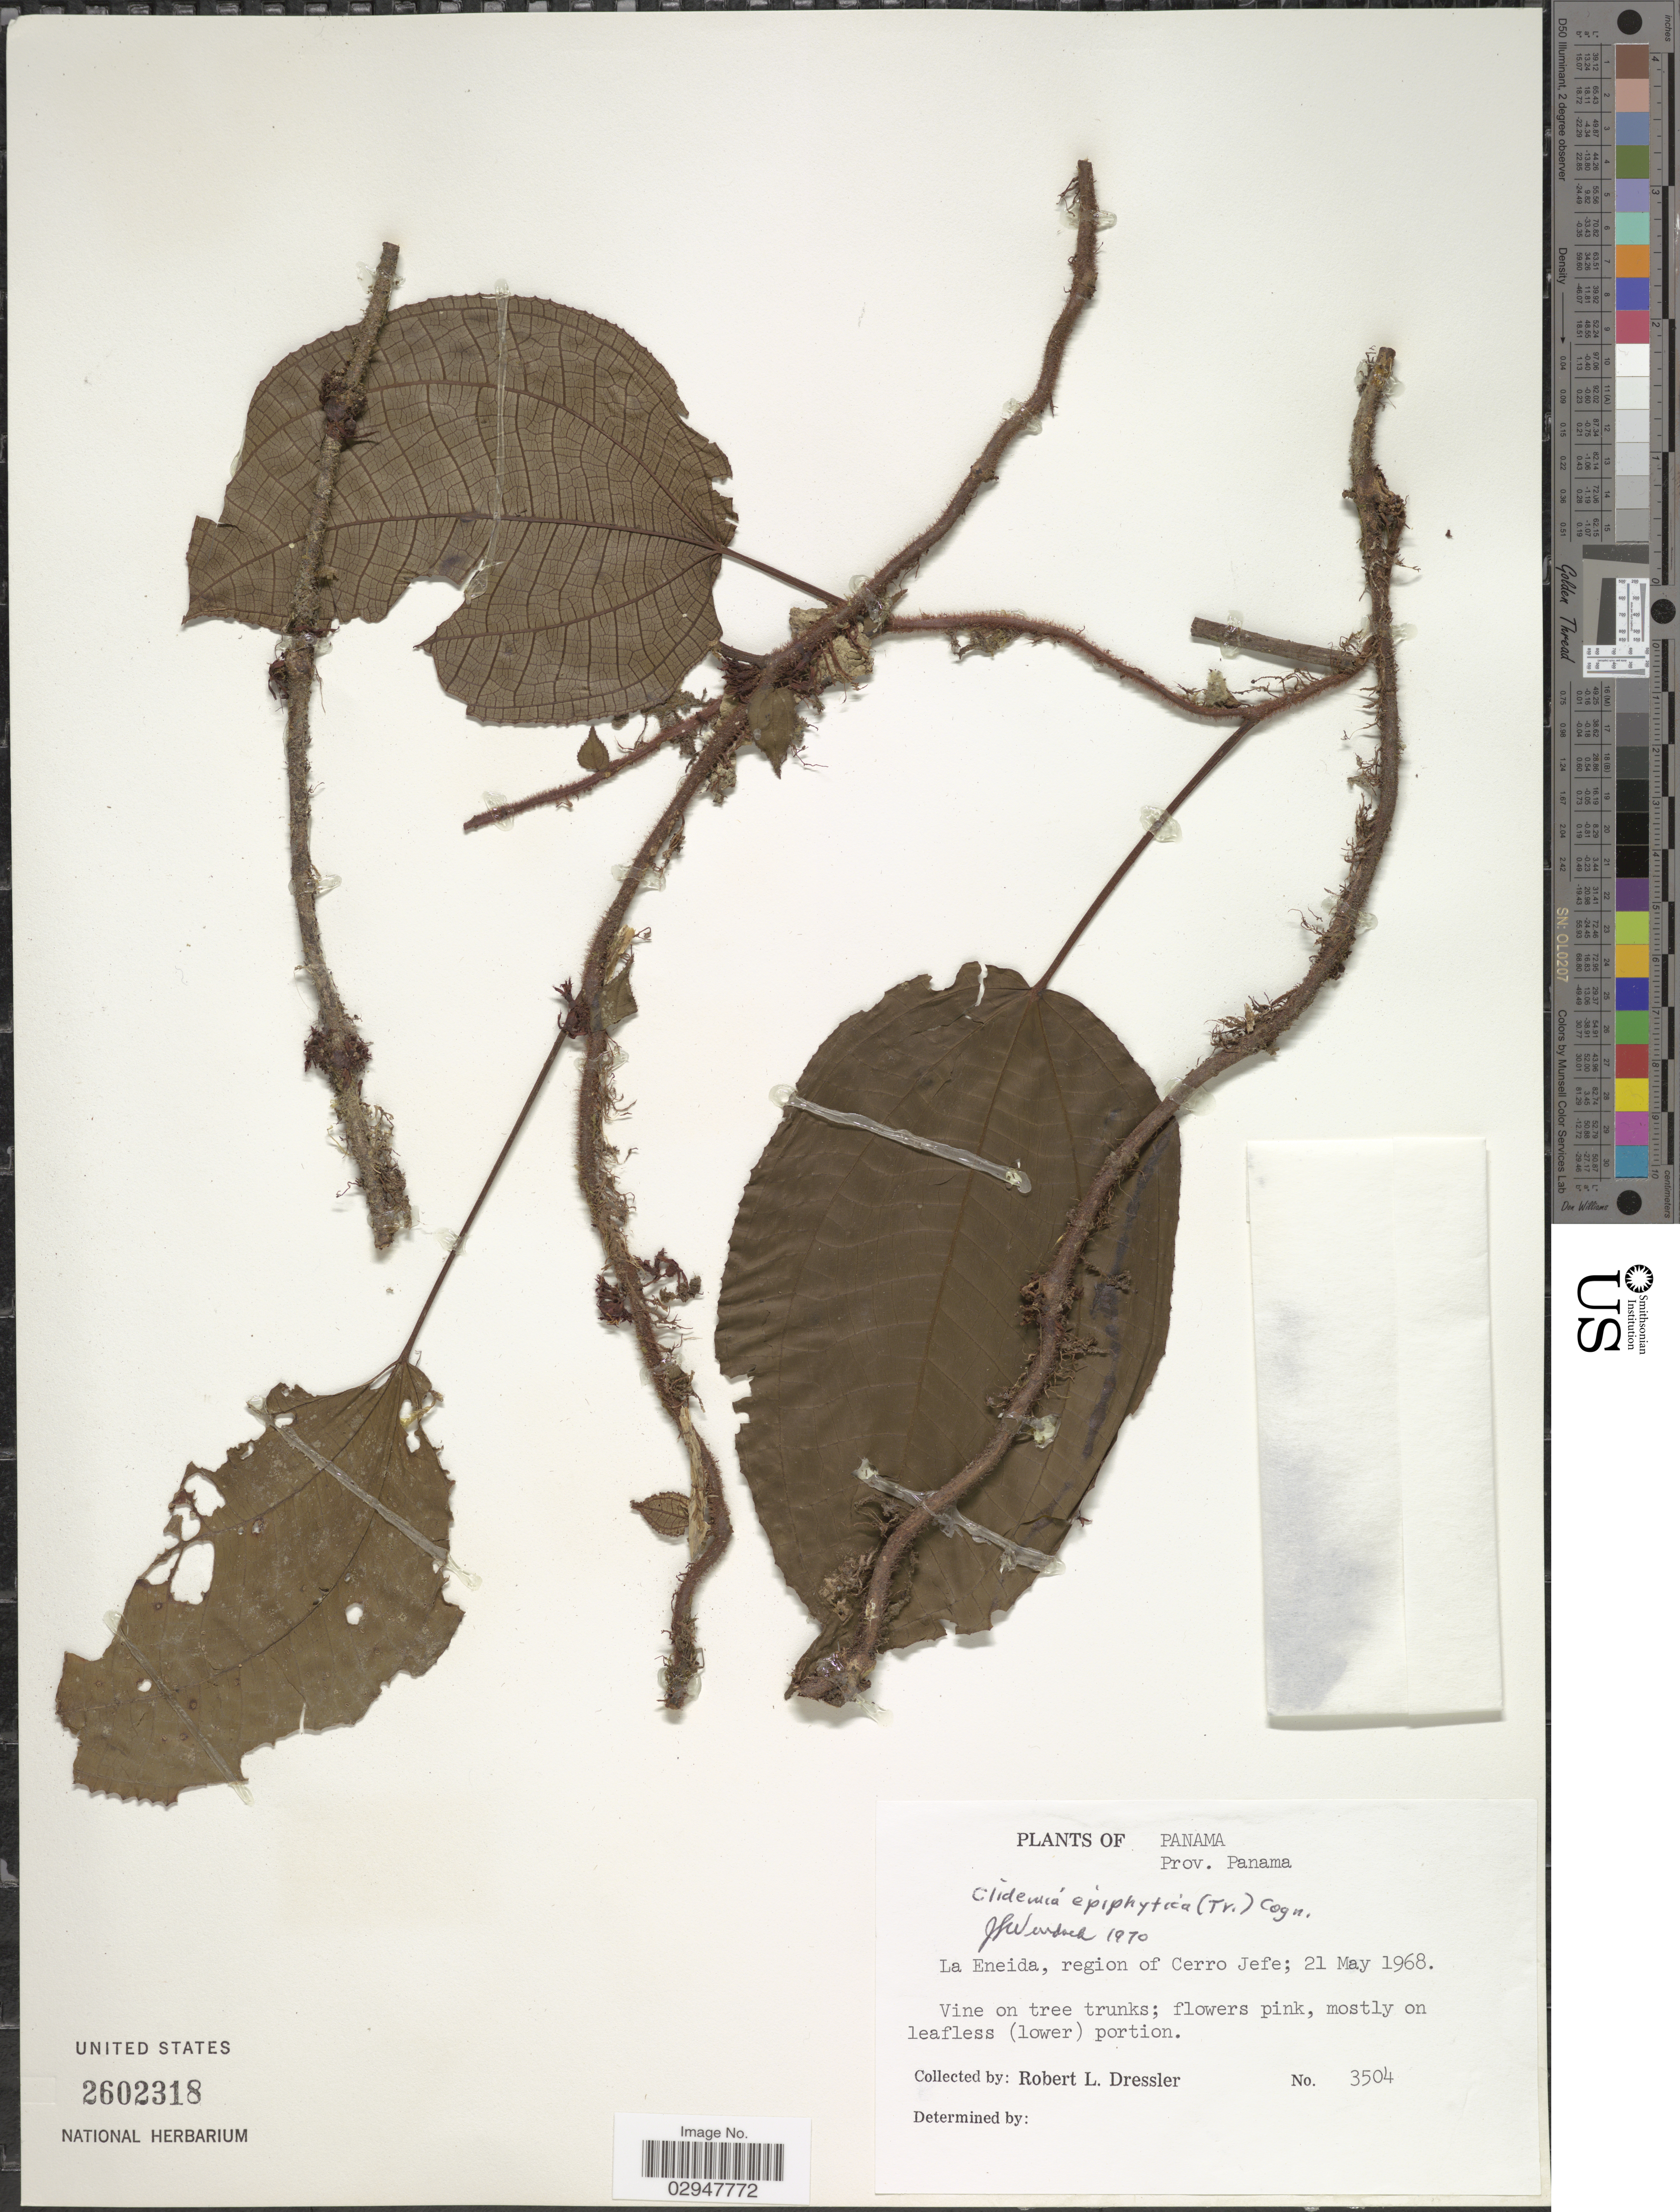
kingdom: Plantae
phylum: Tracheophyta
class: Magnoliopsida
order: Myrtales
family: Melastomataceae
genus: Clidemia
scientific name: Clidemia epiphytica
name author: (Triana) Cogn.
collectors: R. Dressler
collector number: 3504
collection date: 1968-05-21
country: Panama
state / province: Panamá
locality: La Eneida, region of Cerro Jefe.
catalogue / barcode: US 2602318